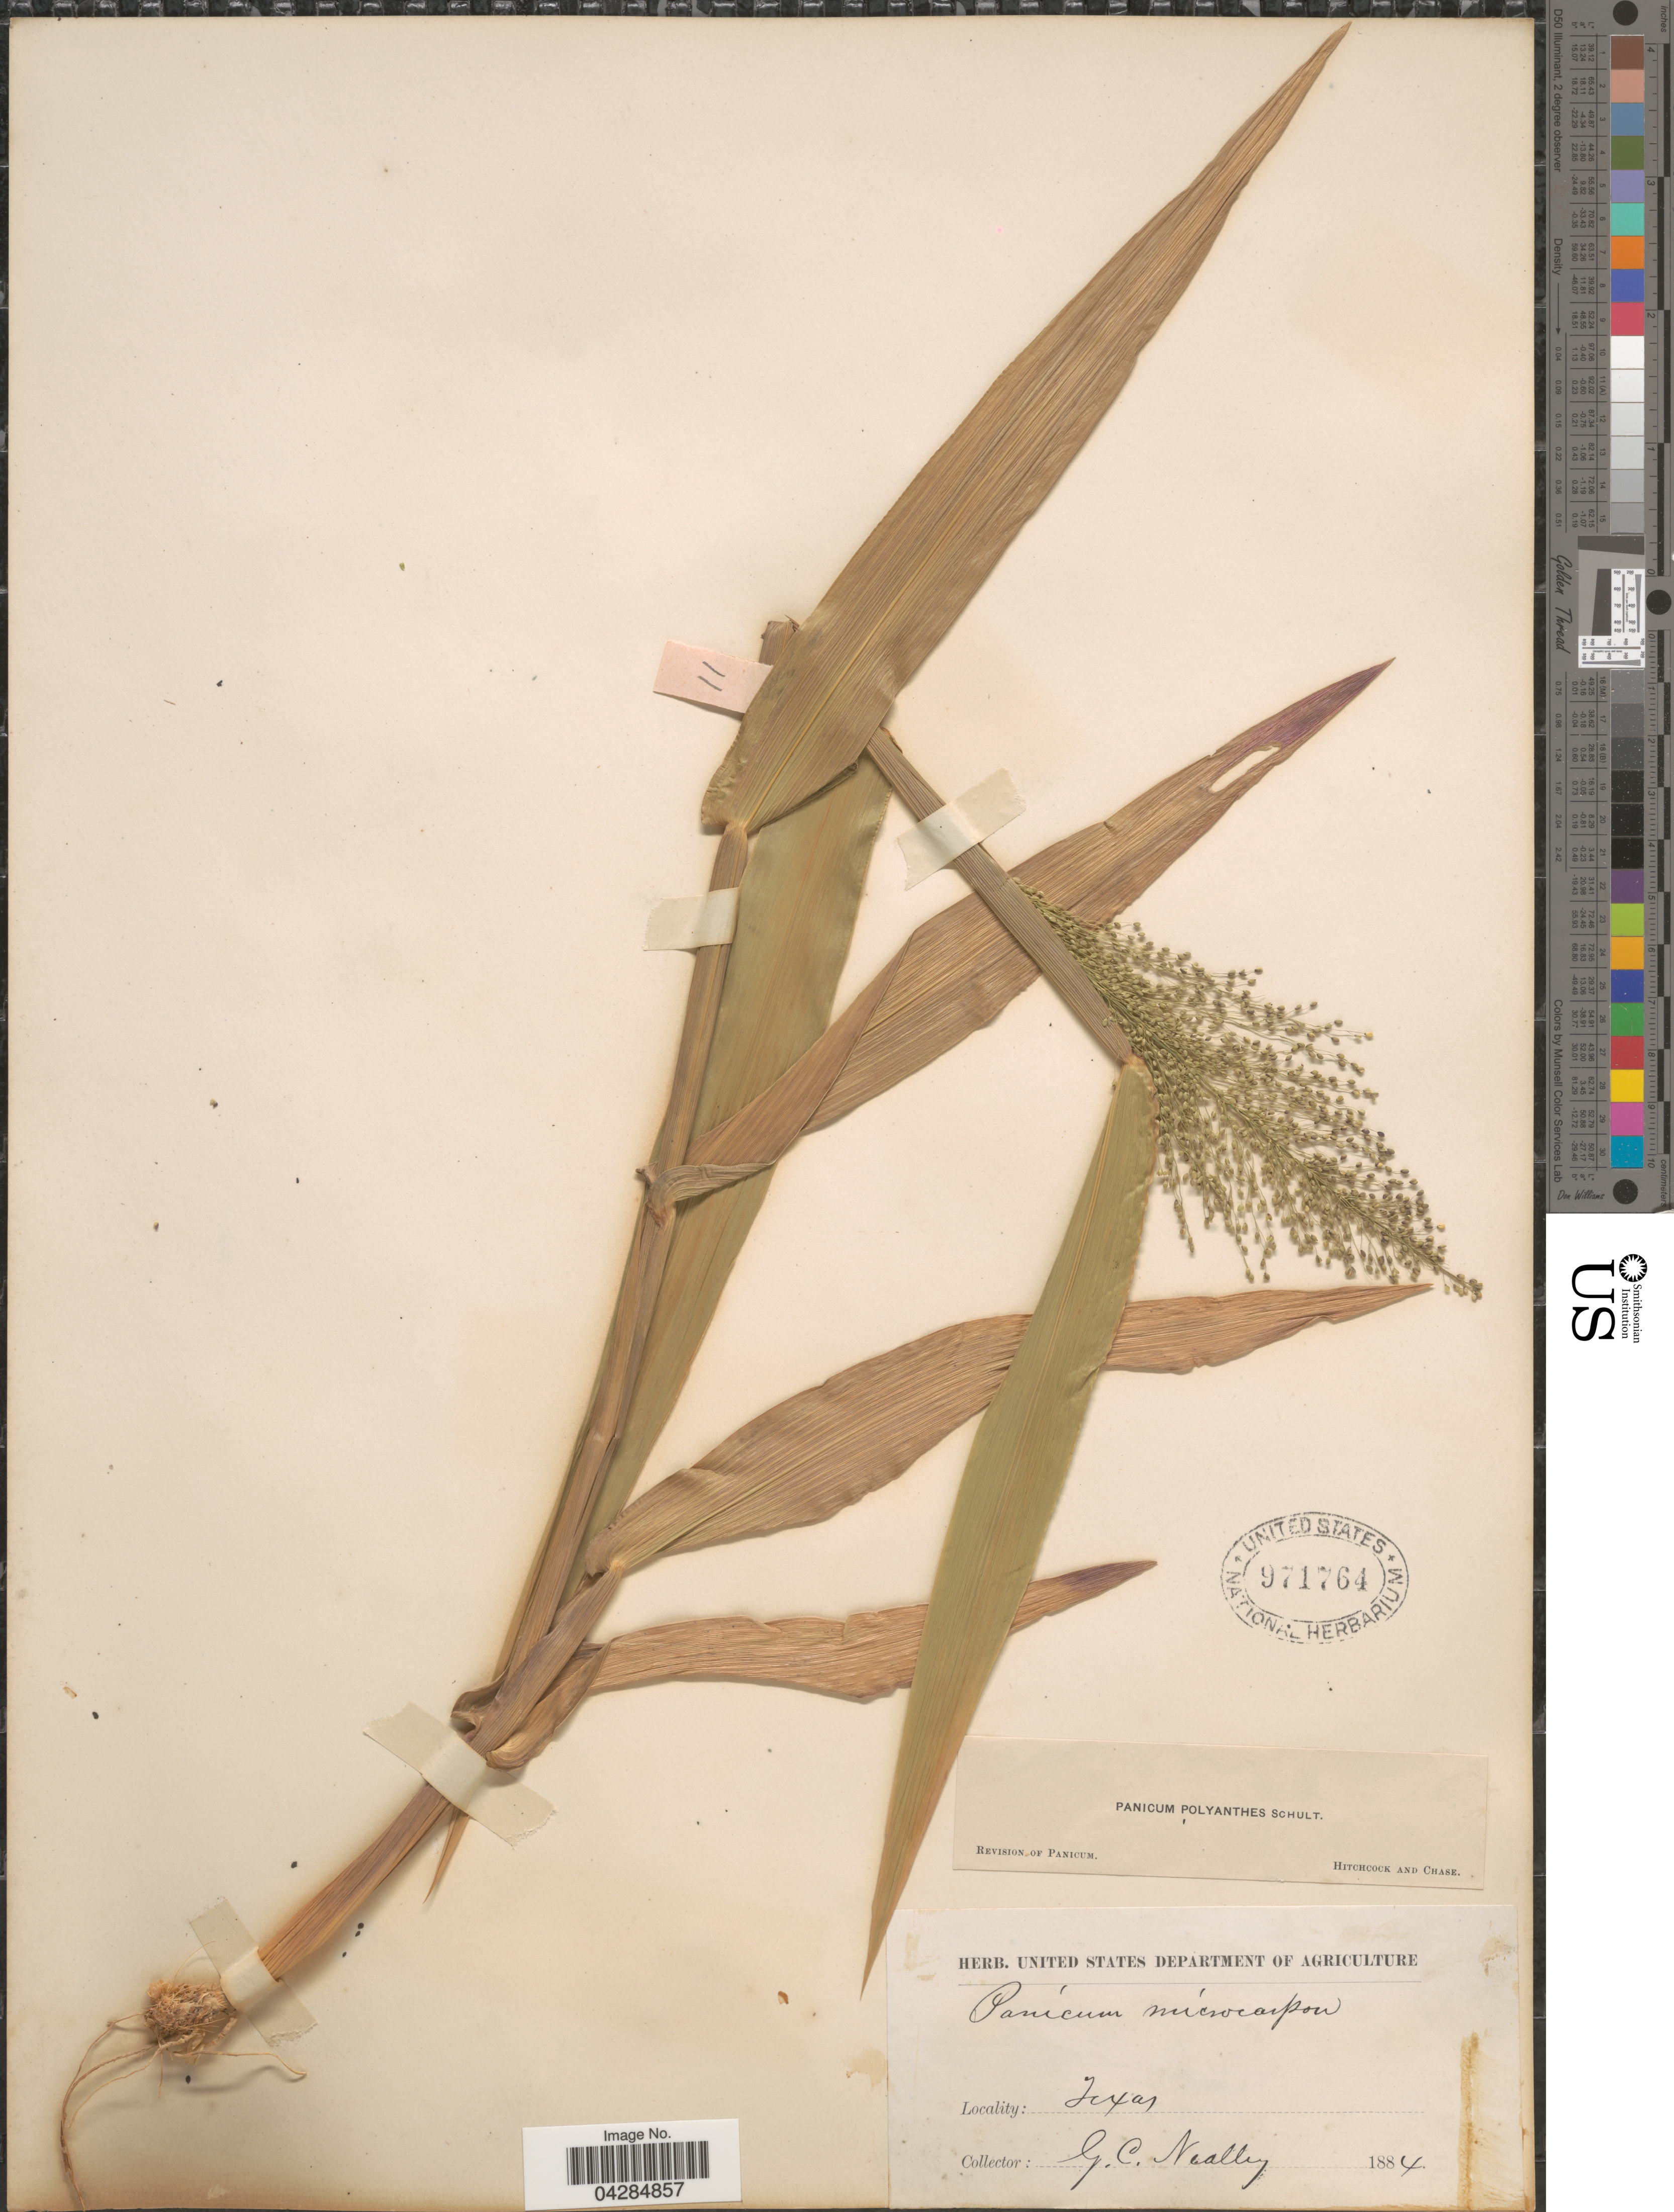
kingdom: Plantae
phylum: Tracheophyta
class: Liliopsida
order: Poales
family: Poaceae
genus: Dichanthelium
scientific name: Dichanthelium polyanthes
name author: (Schult.) Mohlenbr.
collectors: G. C. Nealley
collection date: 1884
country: United States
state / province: Texas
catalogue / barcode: US 971764